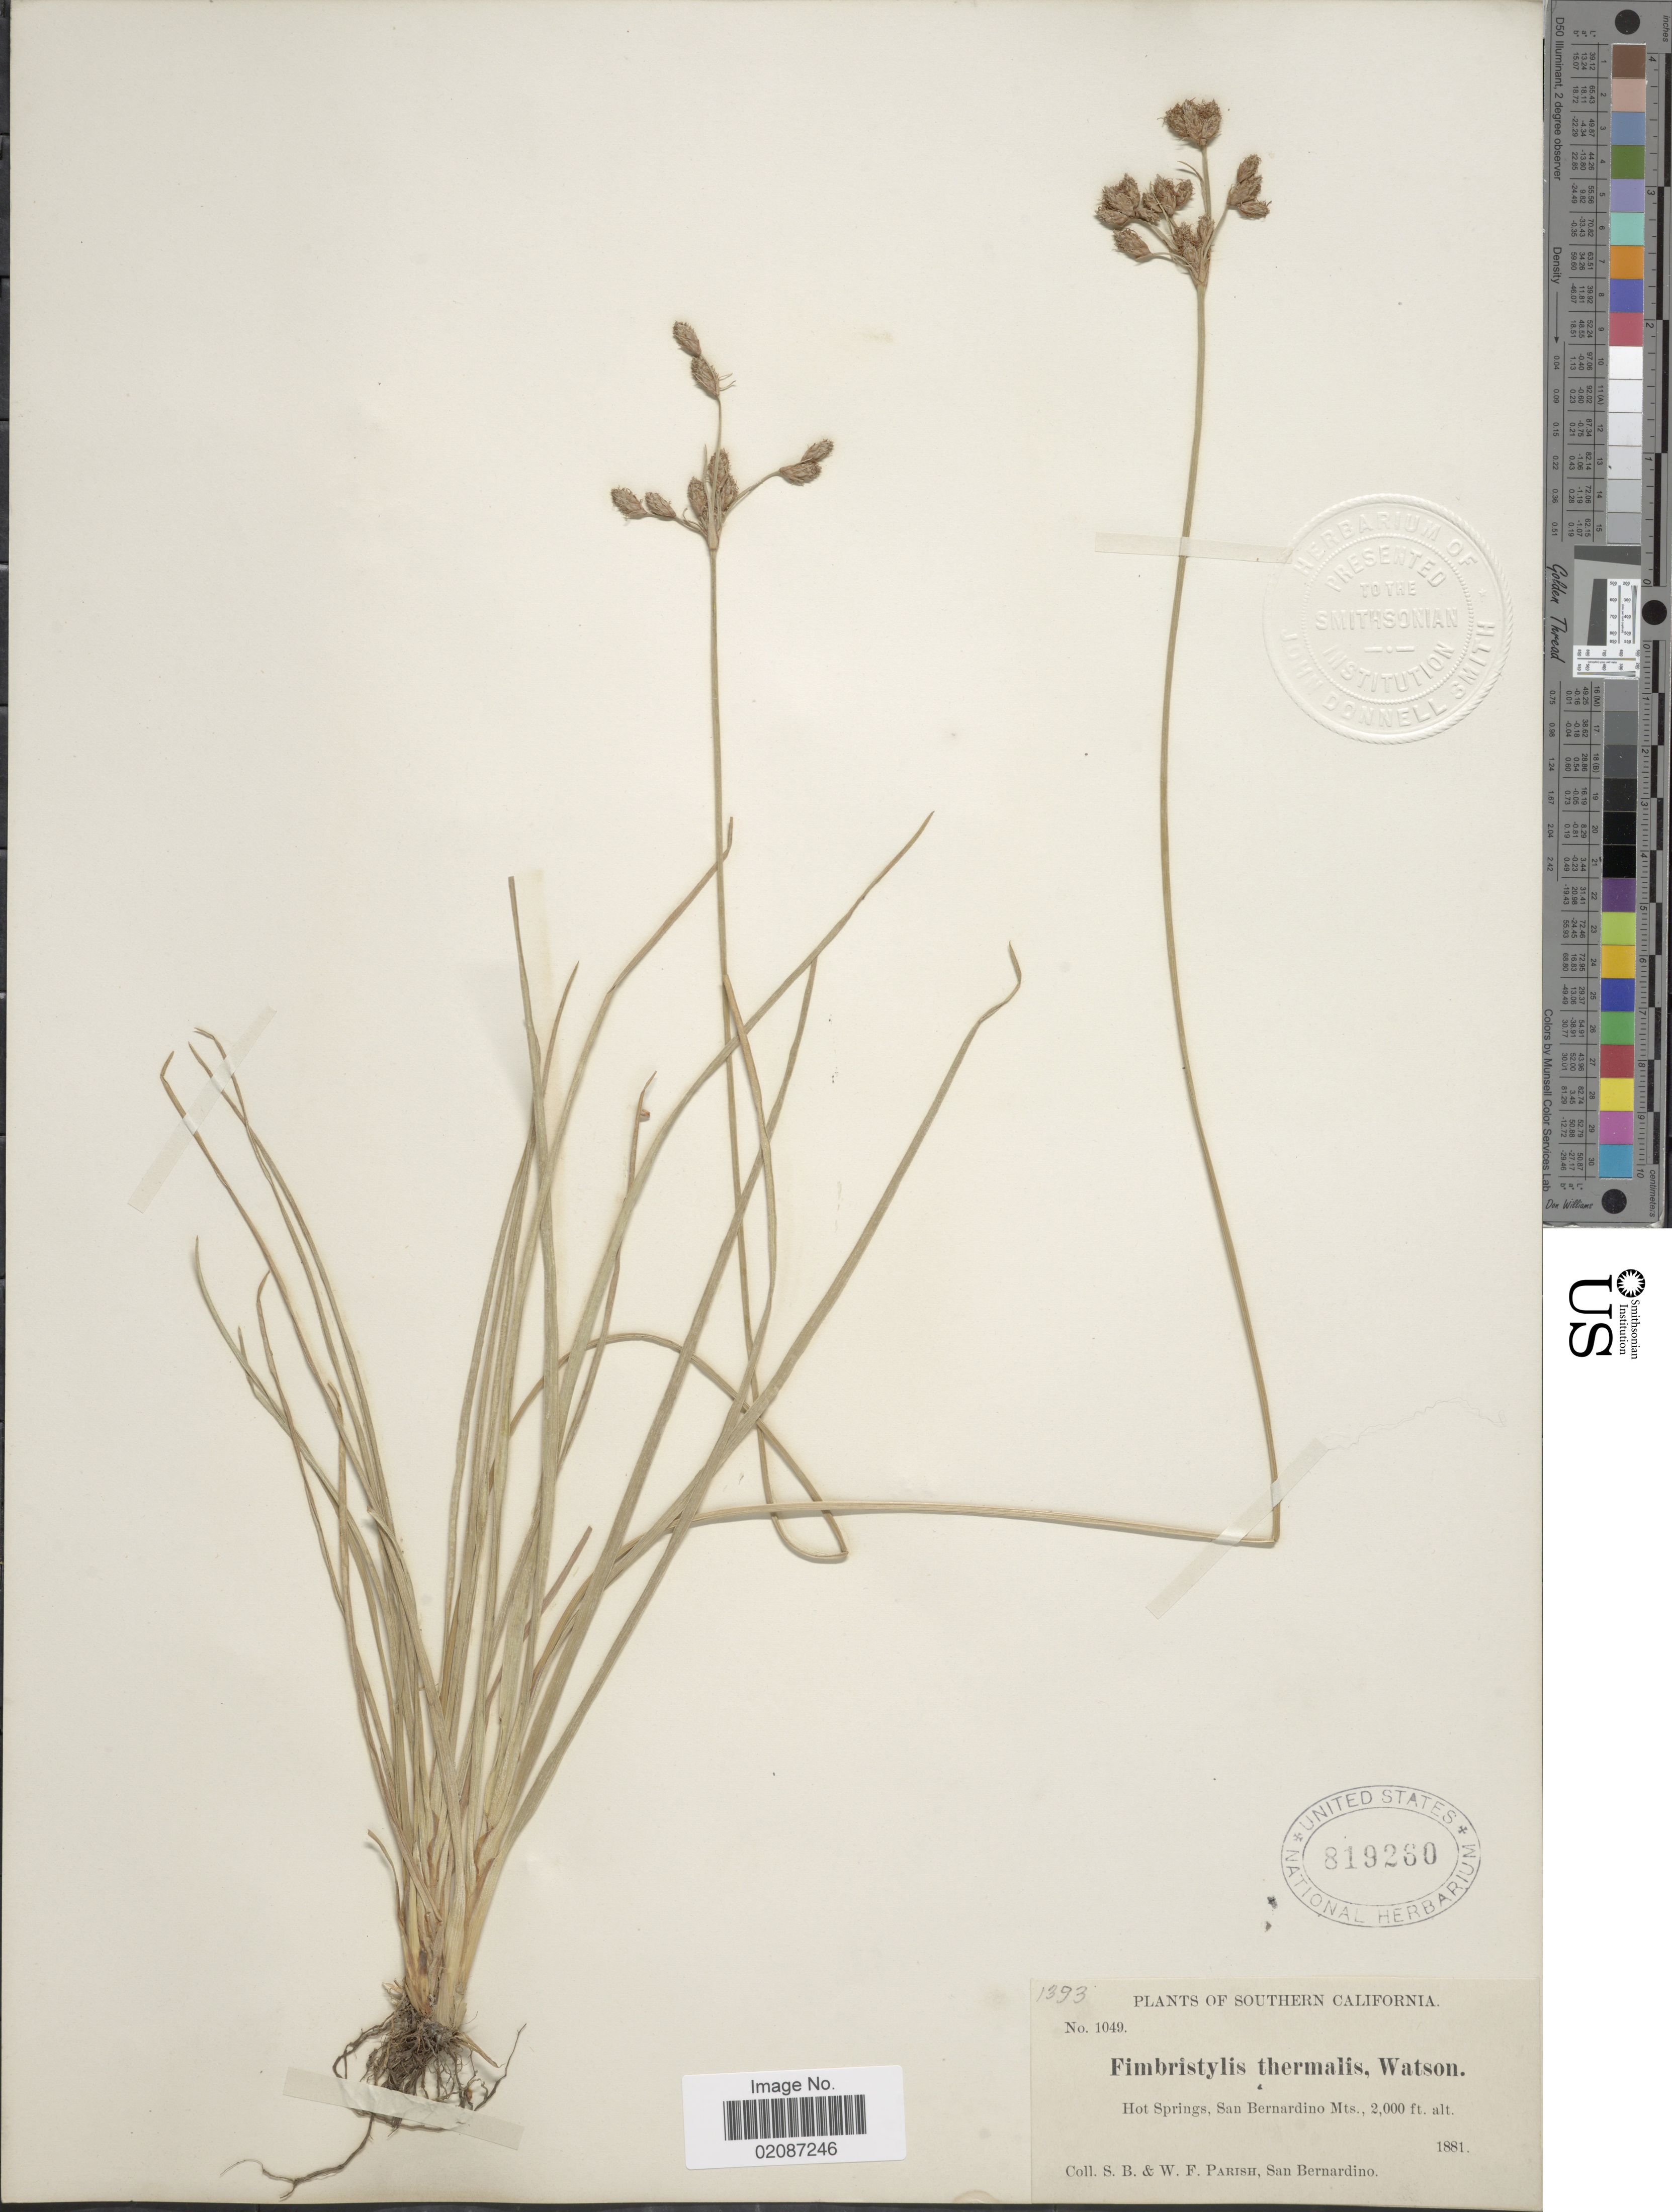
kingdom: Plantae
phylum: Tracheophyta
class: Liliopsida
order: Poales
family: Cyperaceae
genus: Fimbristylis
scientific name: Fimbristylis spadicea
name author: (L.) Vahl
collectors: S. B. Parish & W. F. Parish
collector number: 1049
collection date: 1881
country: United States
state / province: California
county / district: San Bernardino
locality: Southern California, Hot Springs, San Bernardino Mts.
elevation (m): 610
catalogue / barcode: US 819260